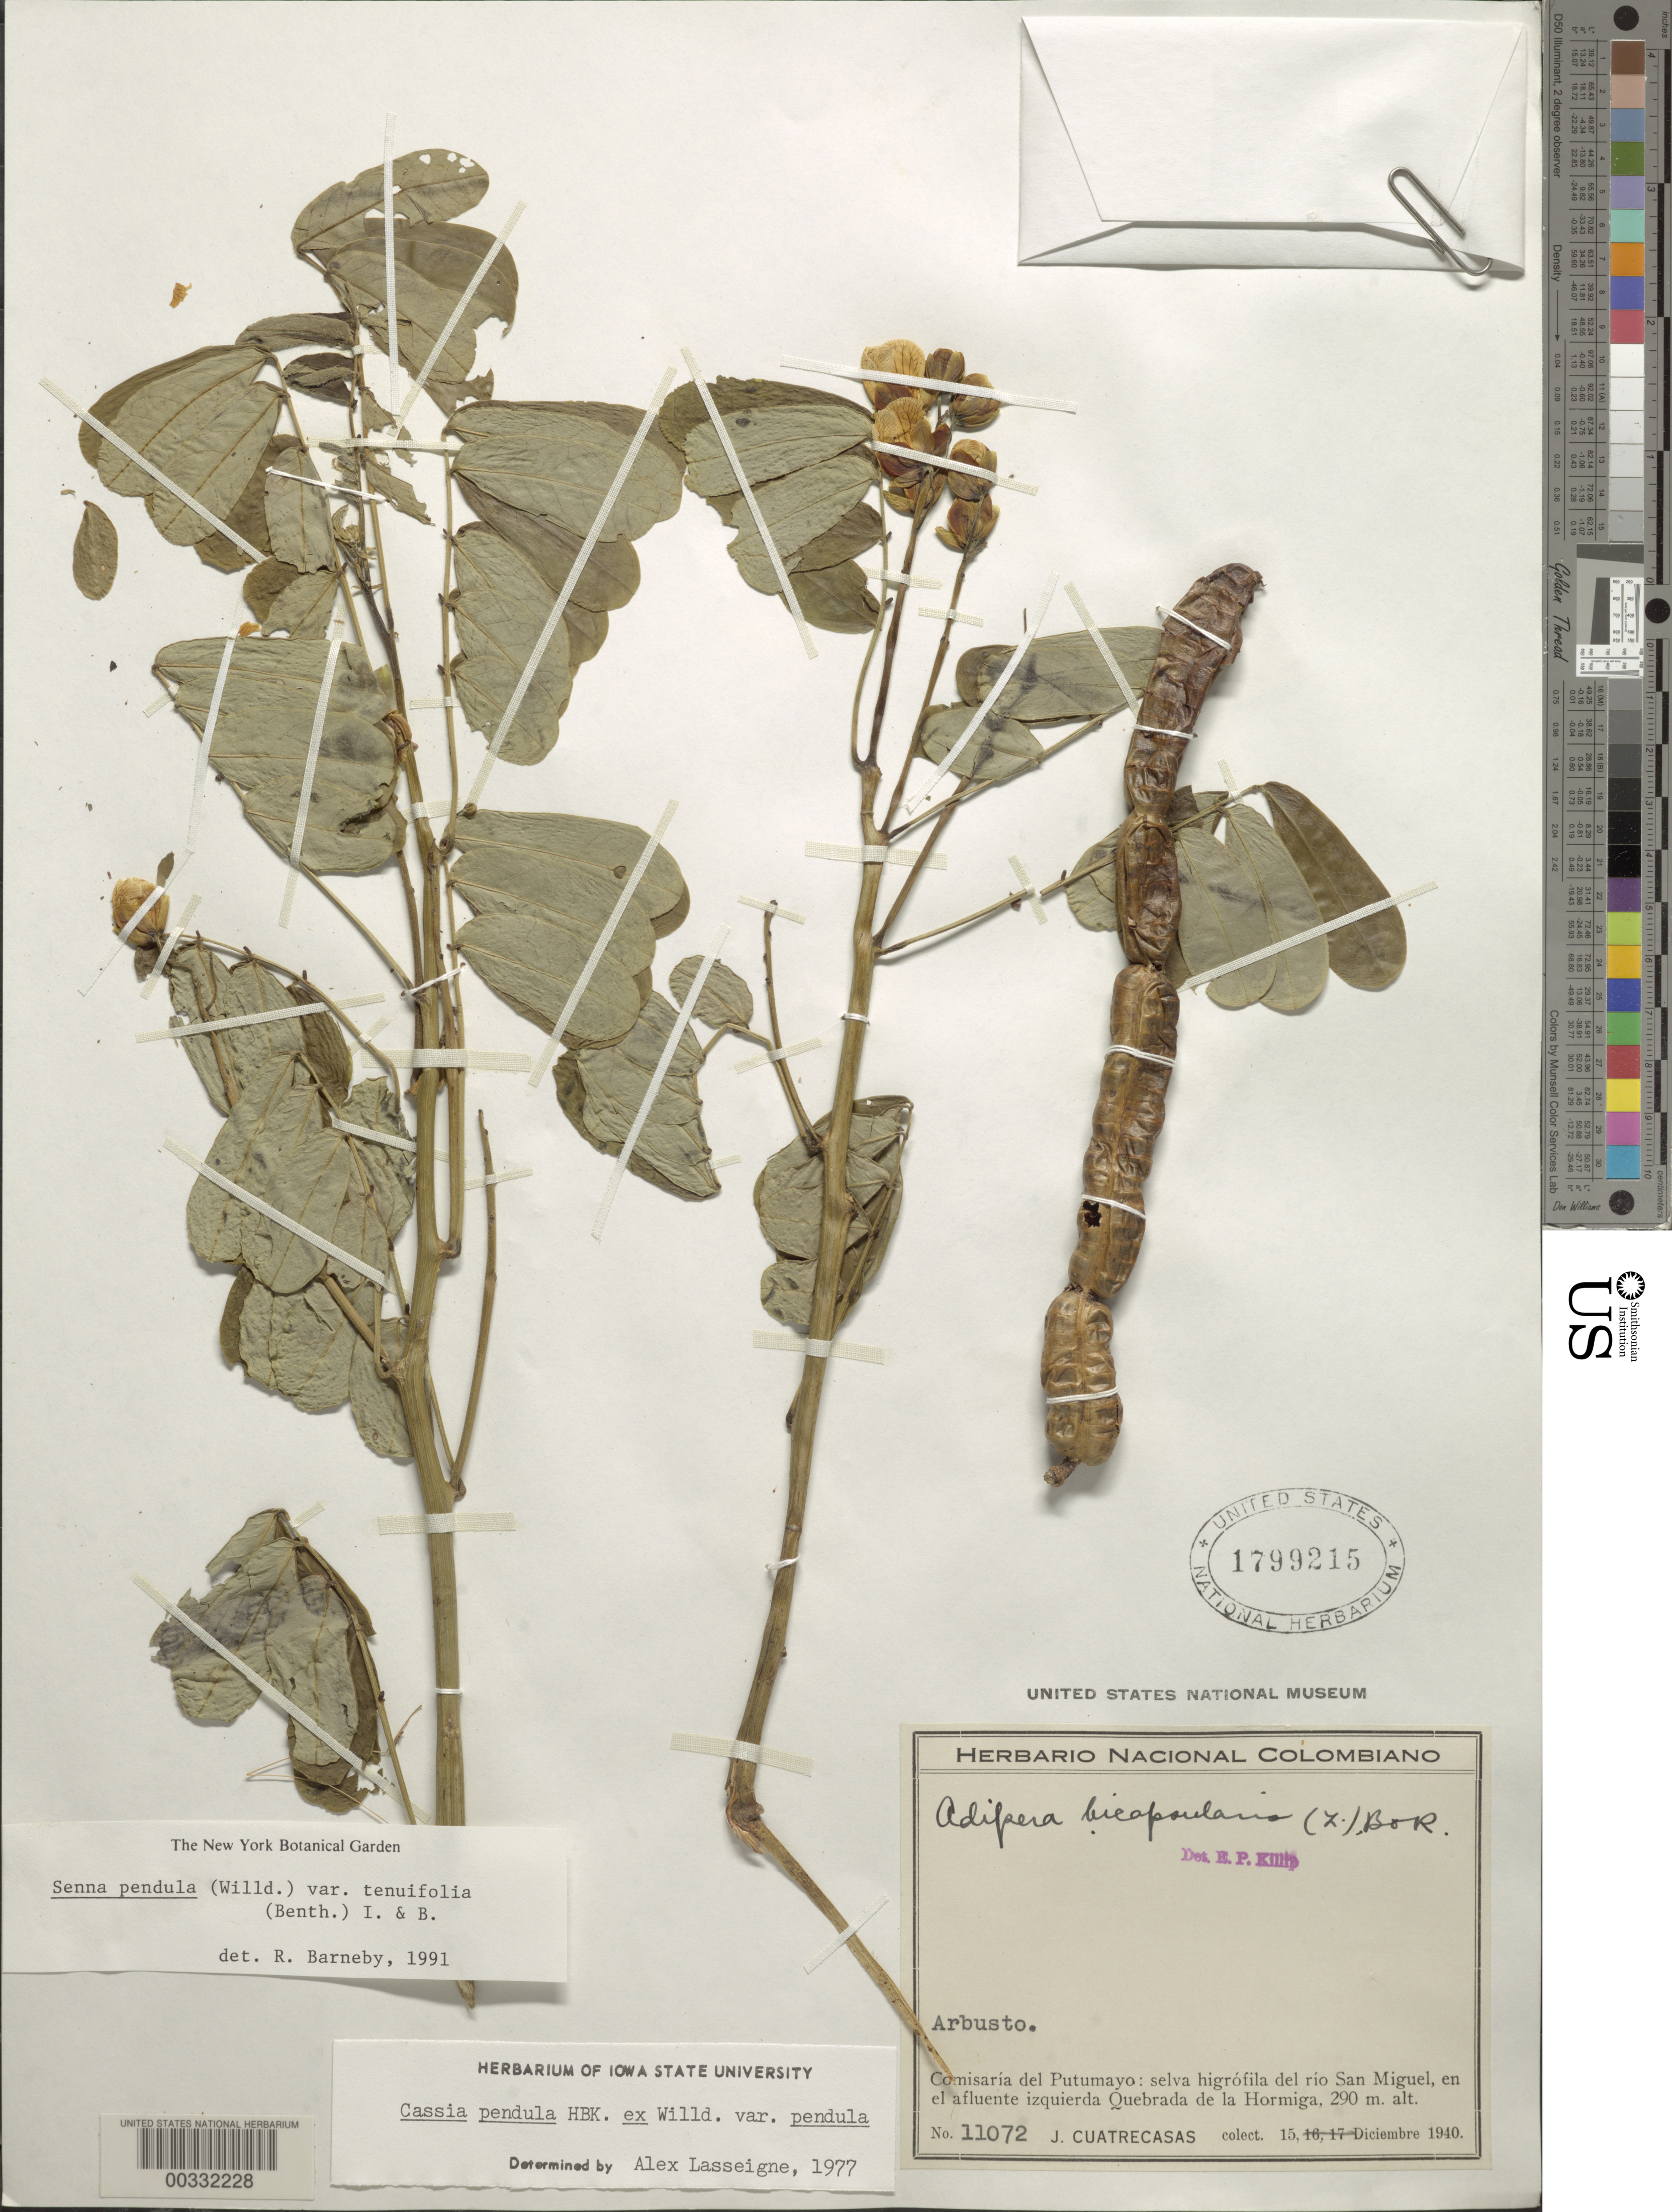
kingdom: Plantae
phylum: Tracheophyta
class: Magnoliopsida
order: Fabales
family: Fabaceae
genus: Senna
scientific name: Senna pendula var. tenuifolia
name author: (Benth.) H.S. Irwin & Barneby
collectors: J. Cuatrecasas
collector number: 11072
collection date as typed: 15 Dec 1940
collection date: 1940-12-15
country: Colombia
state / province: Putumayo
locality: Rio Sal Miguel, left affluent Quebrada de la hormiga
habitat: Selva higrofila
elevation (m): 290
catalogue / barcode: US 1799215